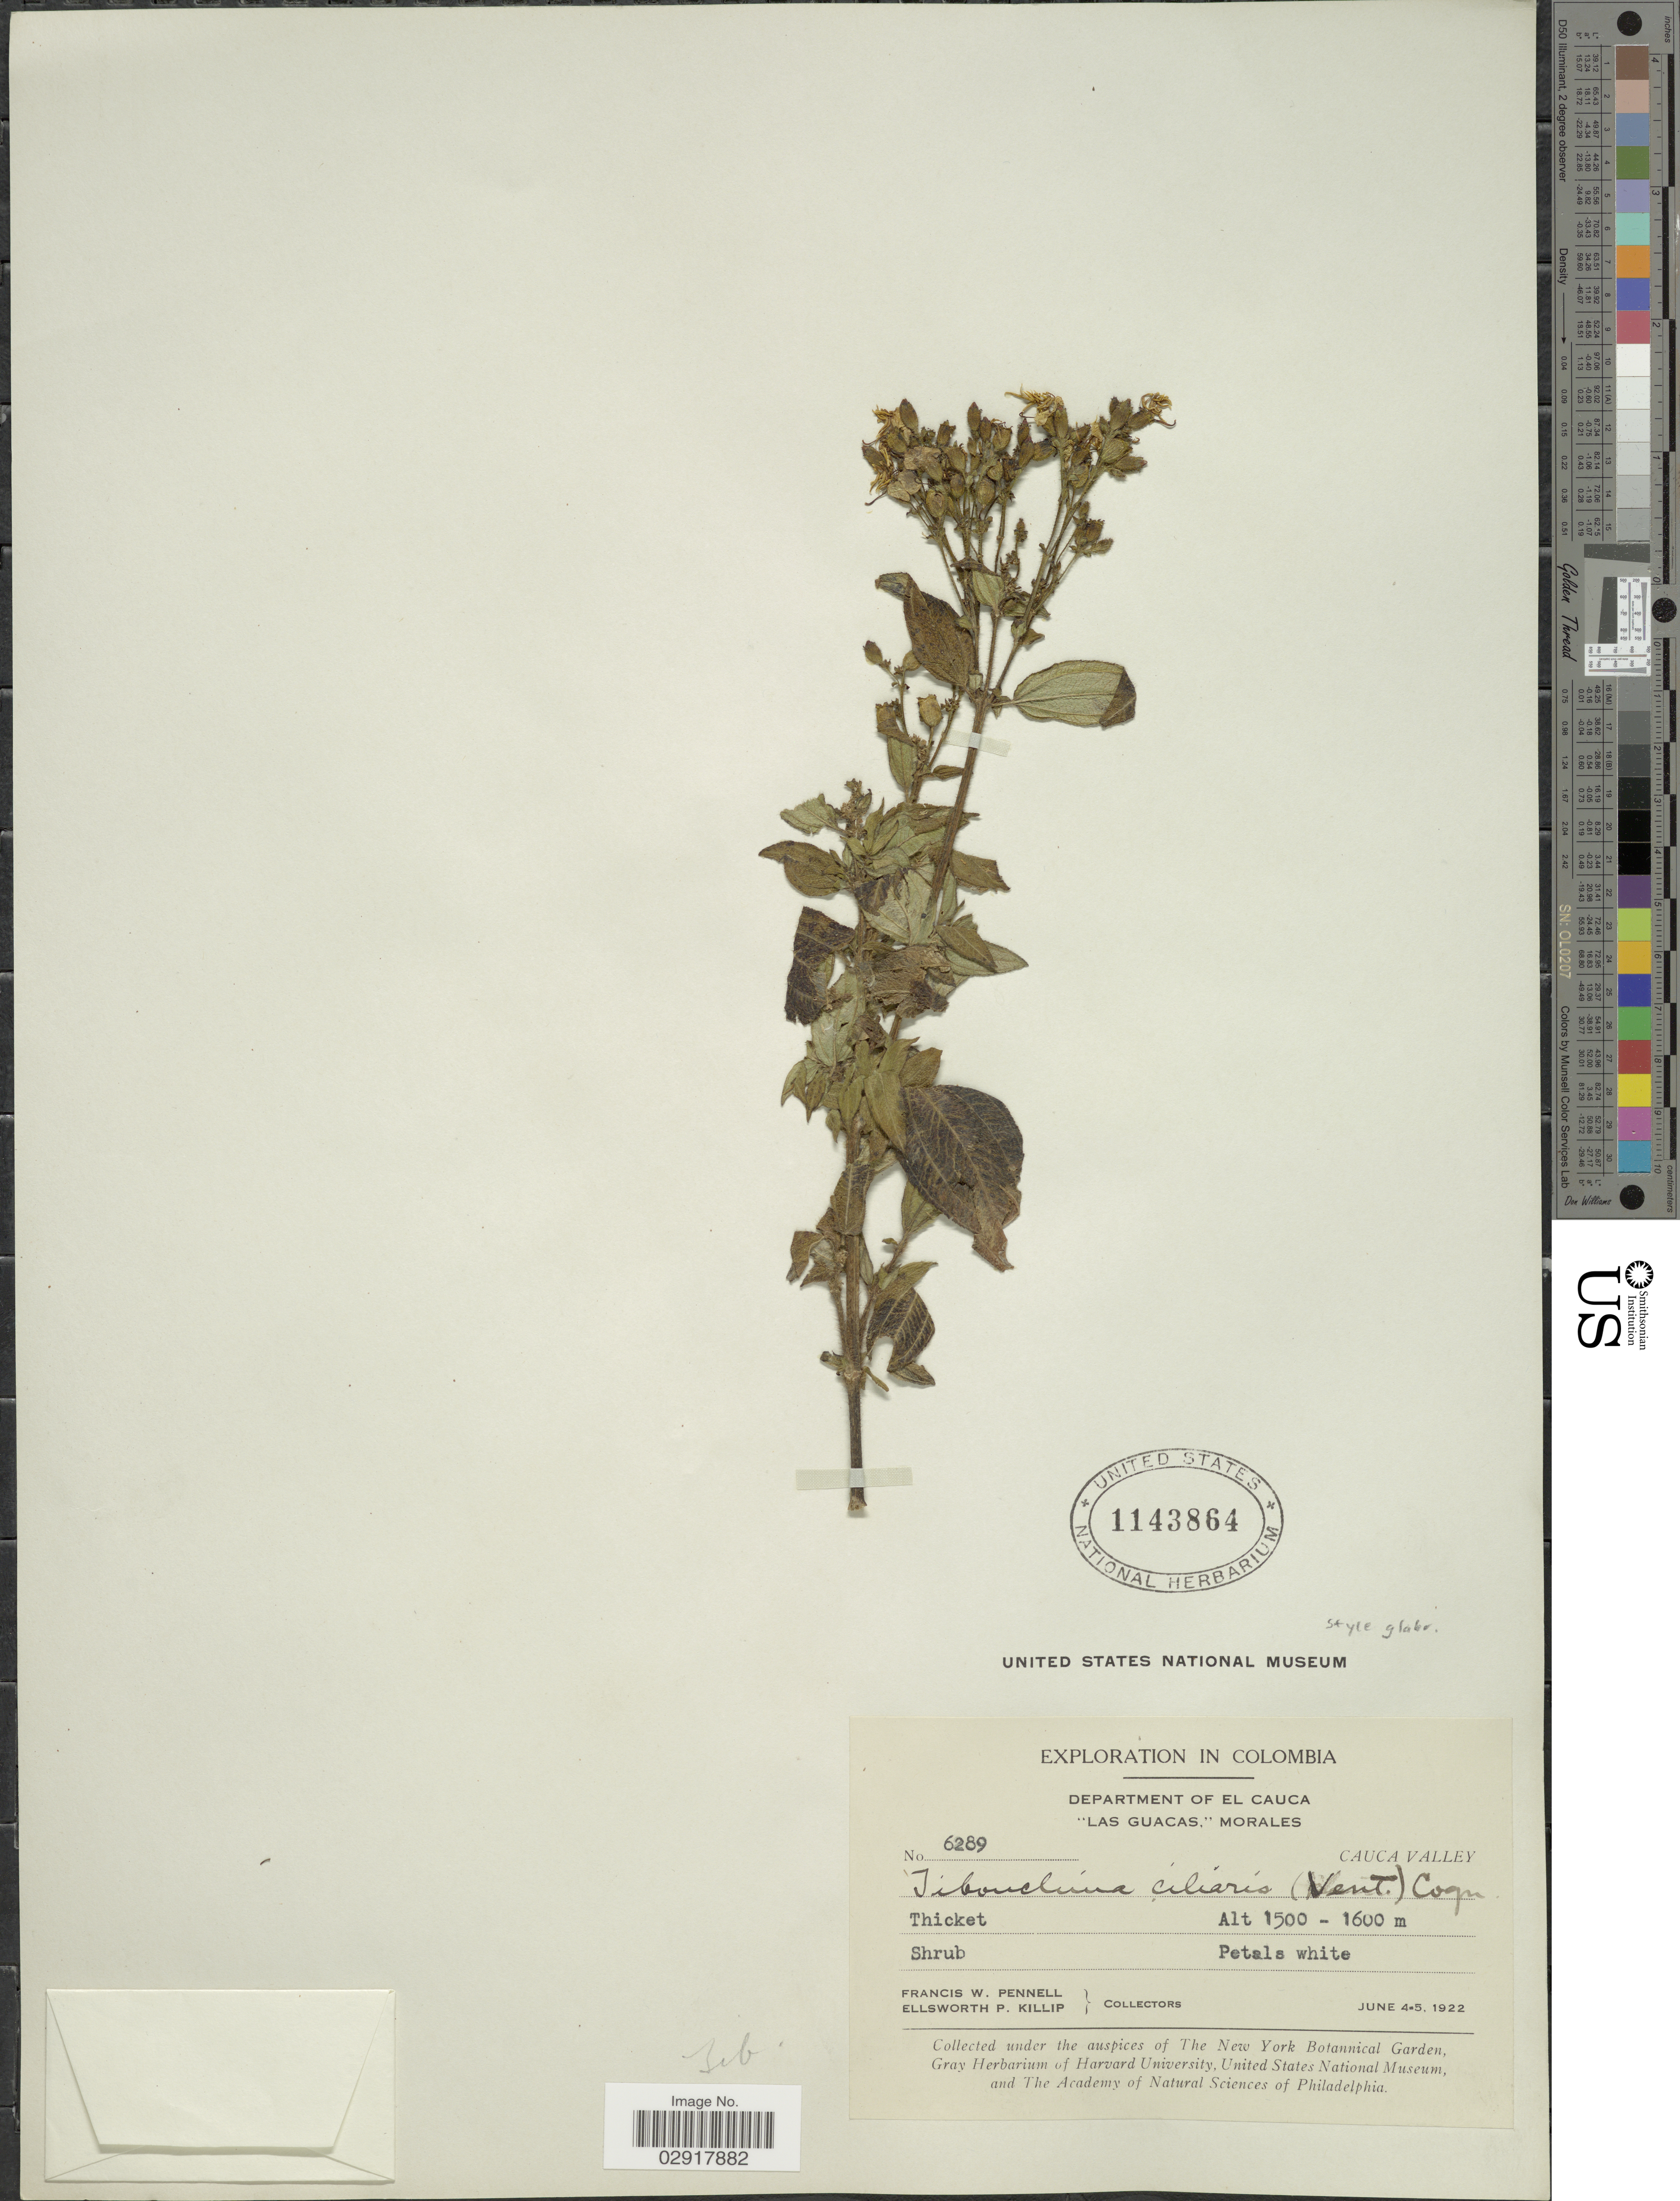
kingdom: Plantae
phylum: Tracheophyta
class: Magnoliopsida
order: Myrtales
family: Melastomataceae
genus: Chaetogastra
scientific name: Chaetogastra ciliaris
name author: (Vent.) DC.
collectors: F. W. Pennell & E. P. Killip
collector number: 6289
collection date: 1922-06-04/1922-06-05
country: Colombia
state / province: Cauca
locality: Department of El Cauca "Las Guacas," Morales. Cauca Valley.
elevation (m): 1500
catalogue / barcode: US 1143864